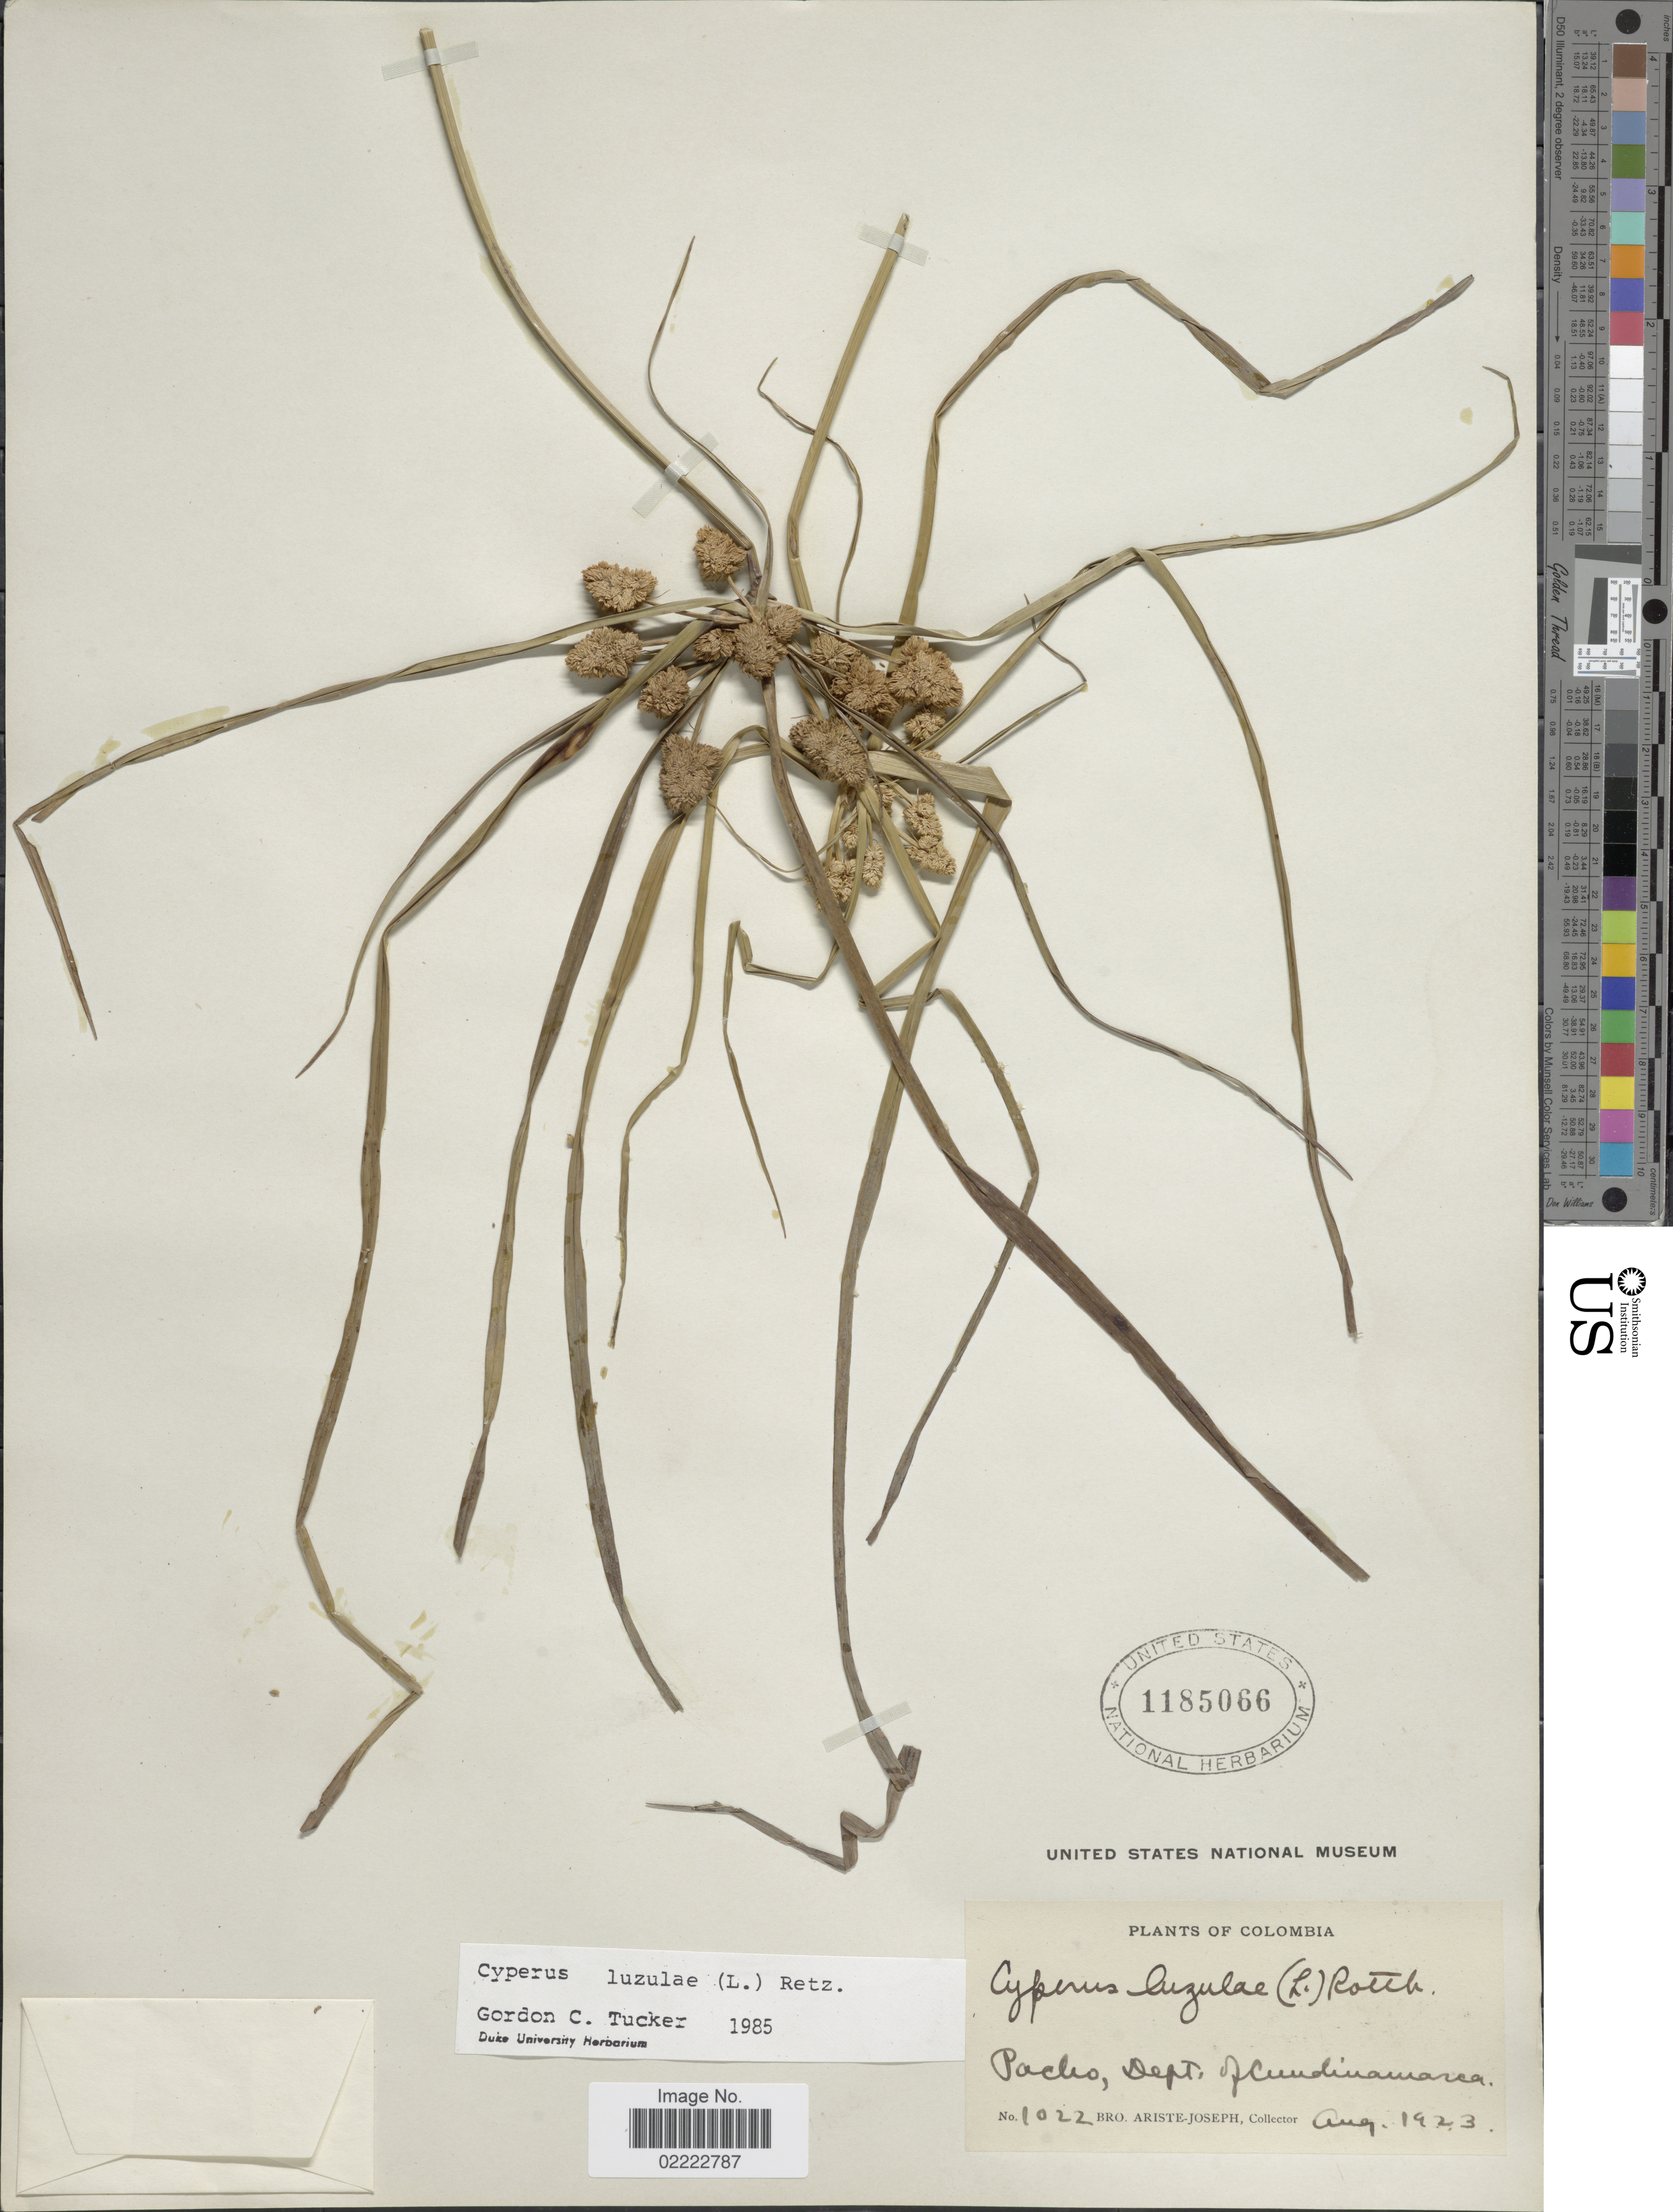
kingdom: Plantae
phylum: Tracheophyta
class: Liliopsida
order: Poales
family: Cyperaceae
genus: Cyperus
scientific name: Cyperus luzulae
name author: (L.) Rottb. ex Retz.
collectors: Bro. Ariste-Joseph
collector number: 1022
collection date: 1923-08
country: Colombia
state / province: Cundinamarca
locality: Pacheo, Dept. of Cundinamarca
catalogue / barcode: US 1185066